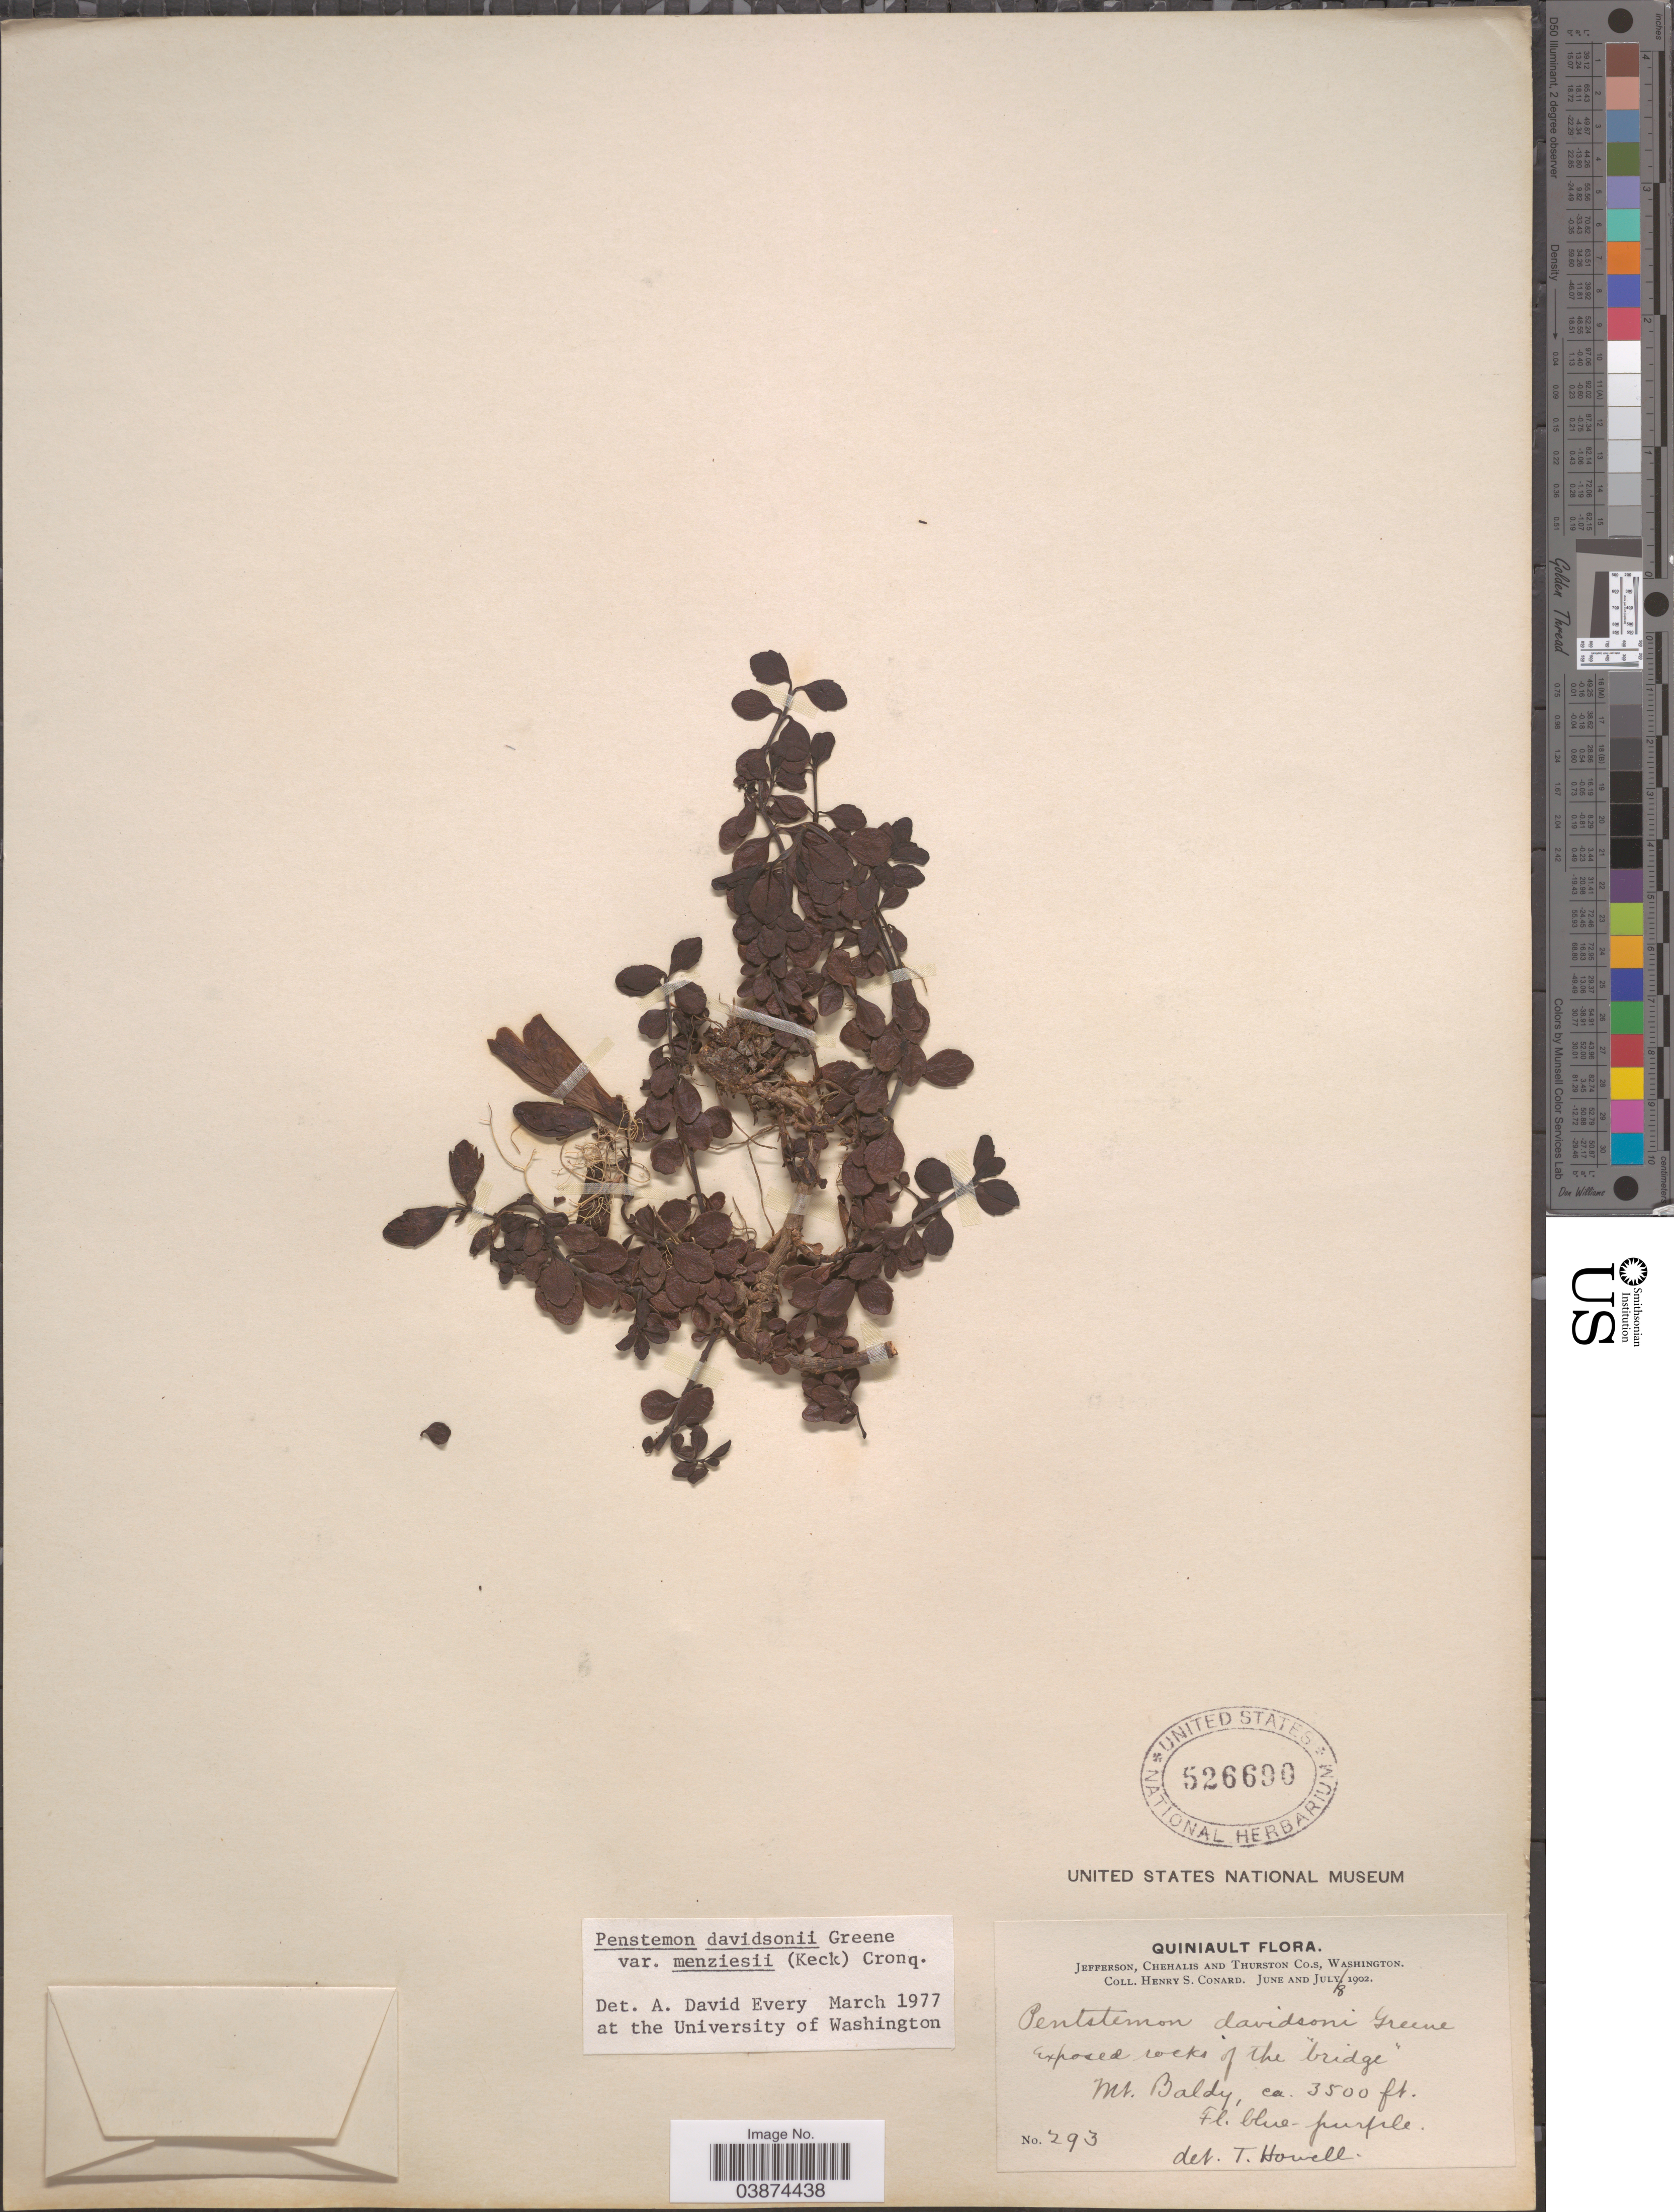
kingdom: Plantae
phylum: Tracheophyta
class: Magnoliopsida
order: Lamiales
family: Plantaginaceae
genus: Penstemon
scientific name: Penstemon davidsonii var. menziesii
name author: (D.D. Keck) Cronquist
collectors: H. S. Conard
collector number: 293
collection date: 1902-07-08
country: United States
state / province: Washington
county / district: Thurston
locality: Quiniault. Jefferson, Chehalis and Thurston Co.s, Mt. Baldy.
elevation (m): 1067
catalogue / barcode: US 526690